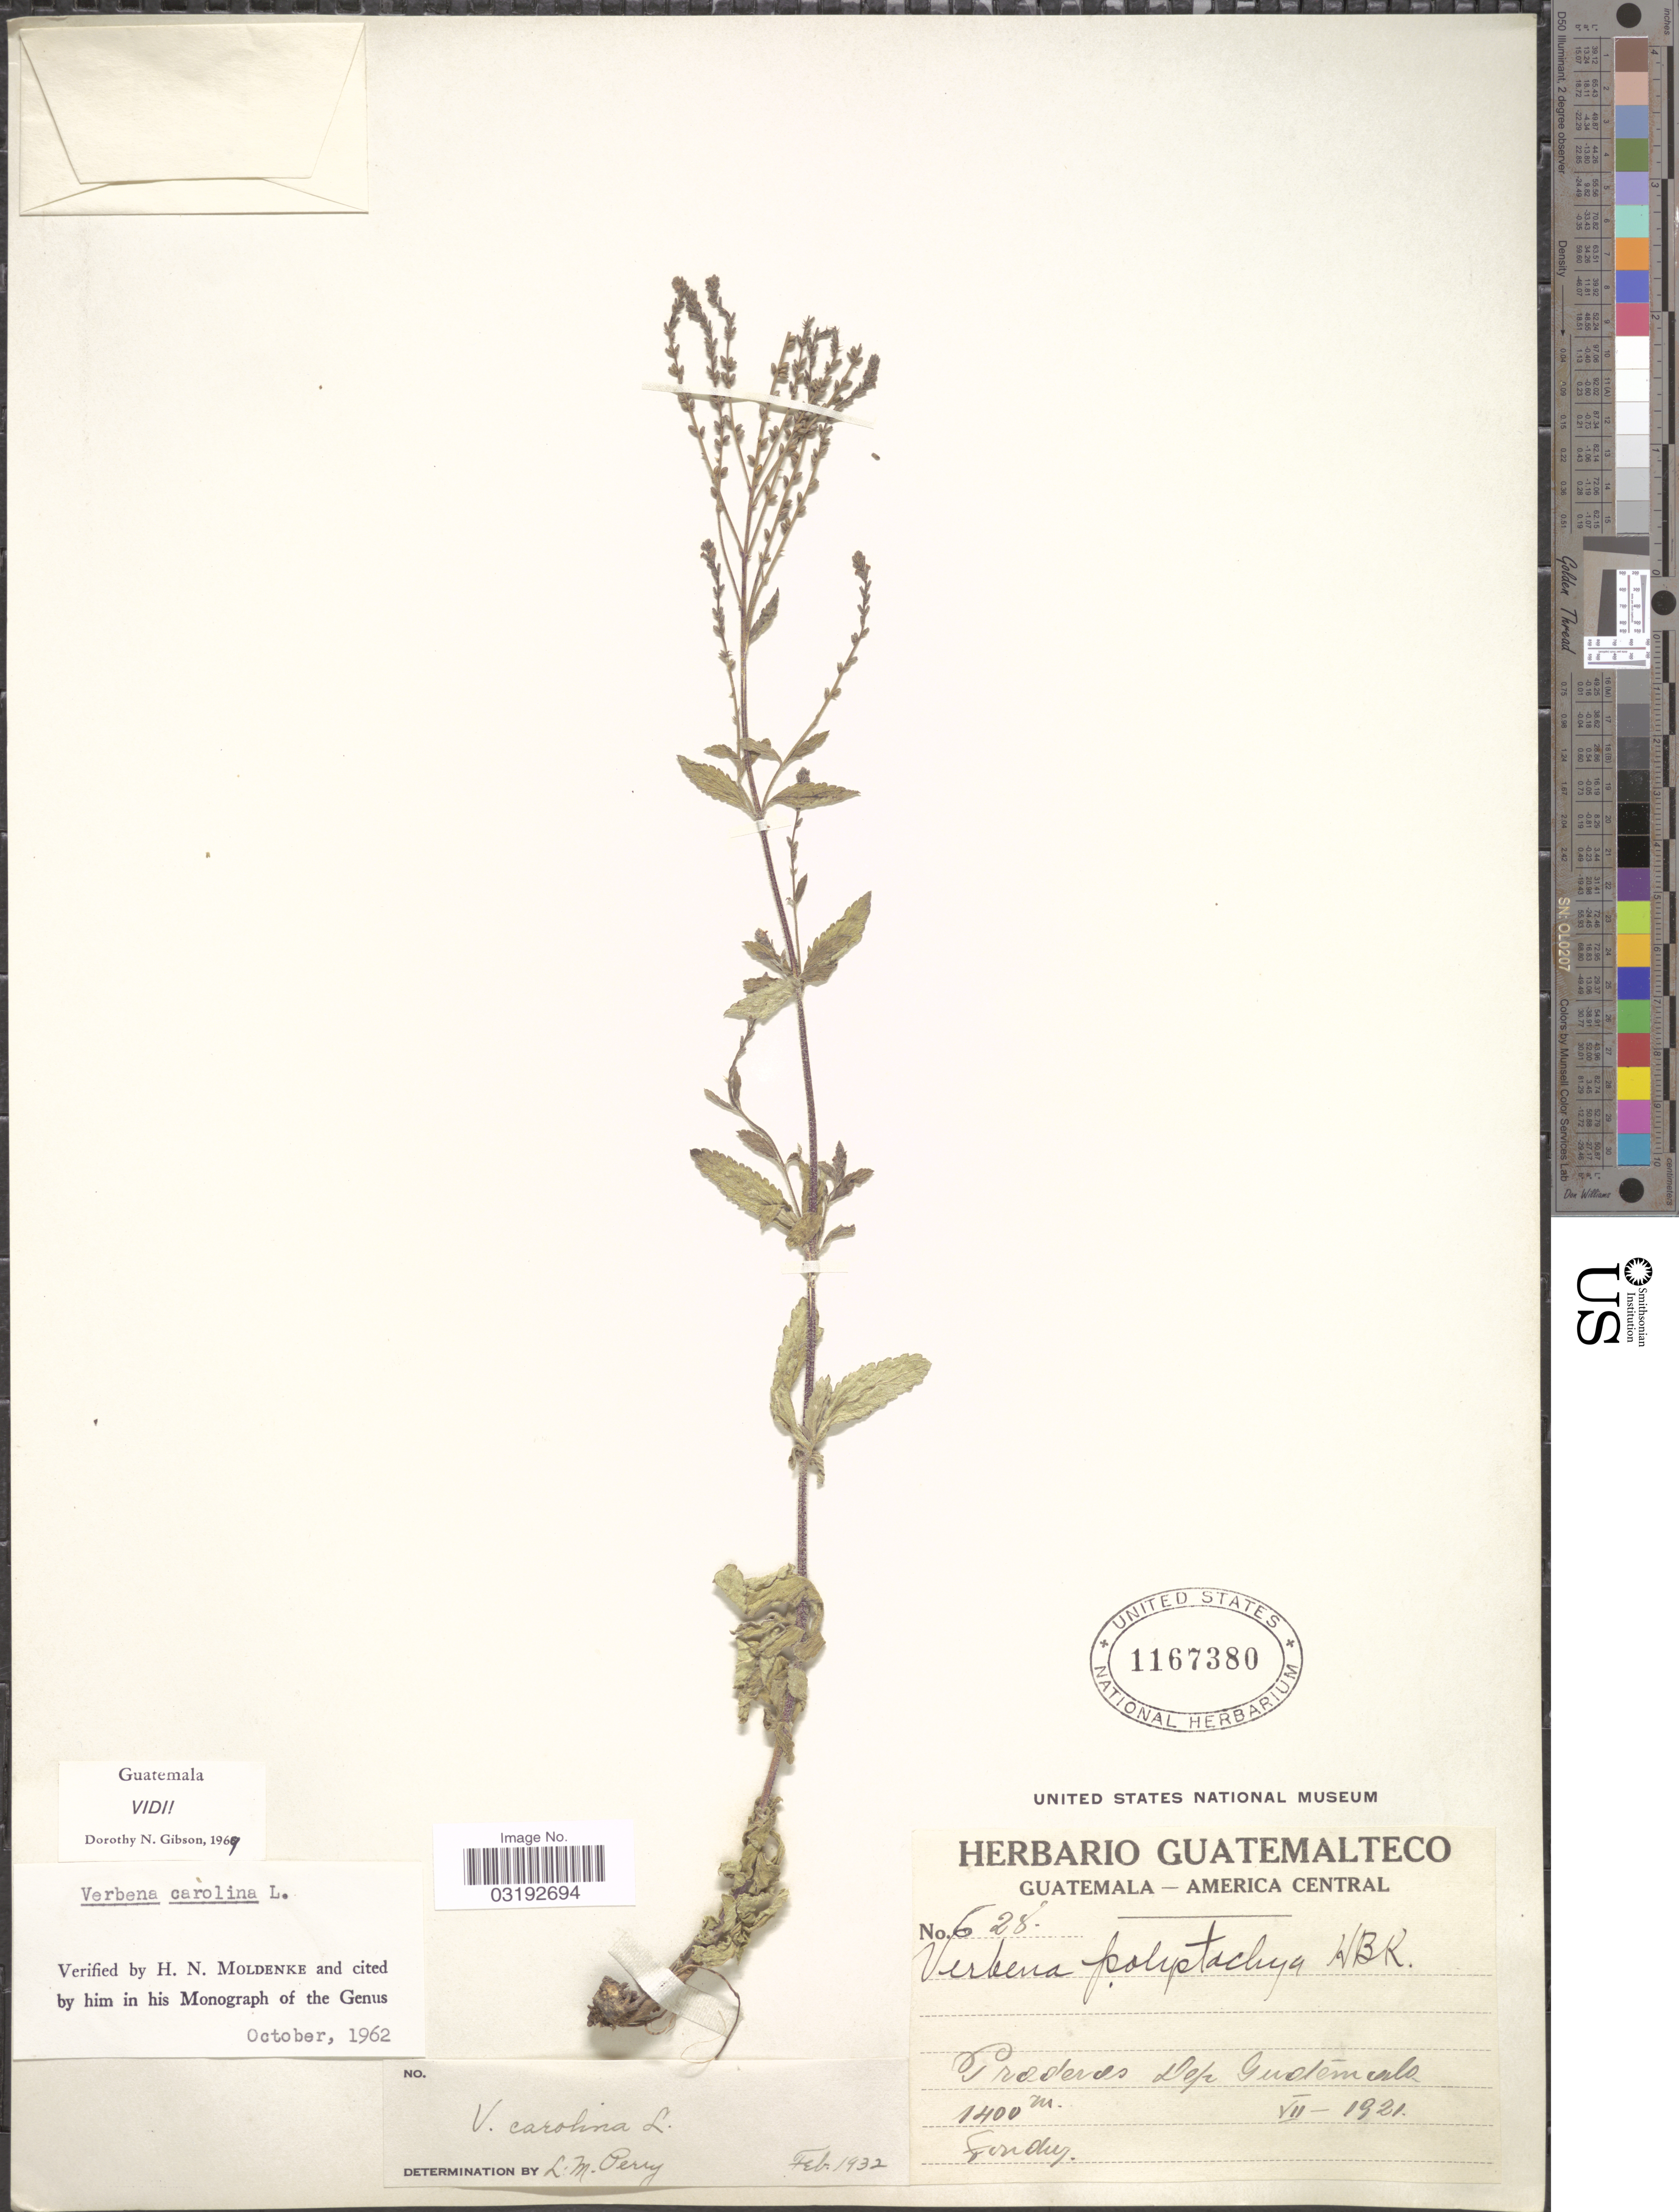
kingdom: Plantae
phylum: Tracheophyta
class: Magnoliopsida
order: Lamiales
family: Verbenaceae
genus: Verbena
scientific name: Verbena carolina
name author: L.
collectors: Tonduz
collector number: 628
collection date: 1921-07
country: Guatemala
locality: Praderas Dep Guatemala.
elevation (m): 1400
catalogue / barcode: US 1167380